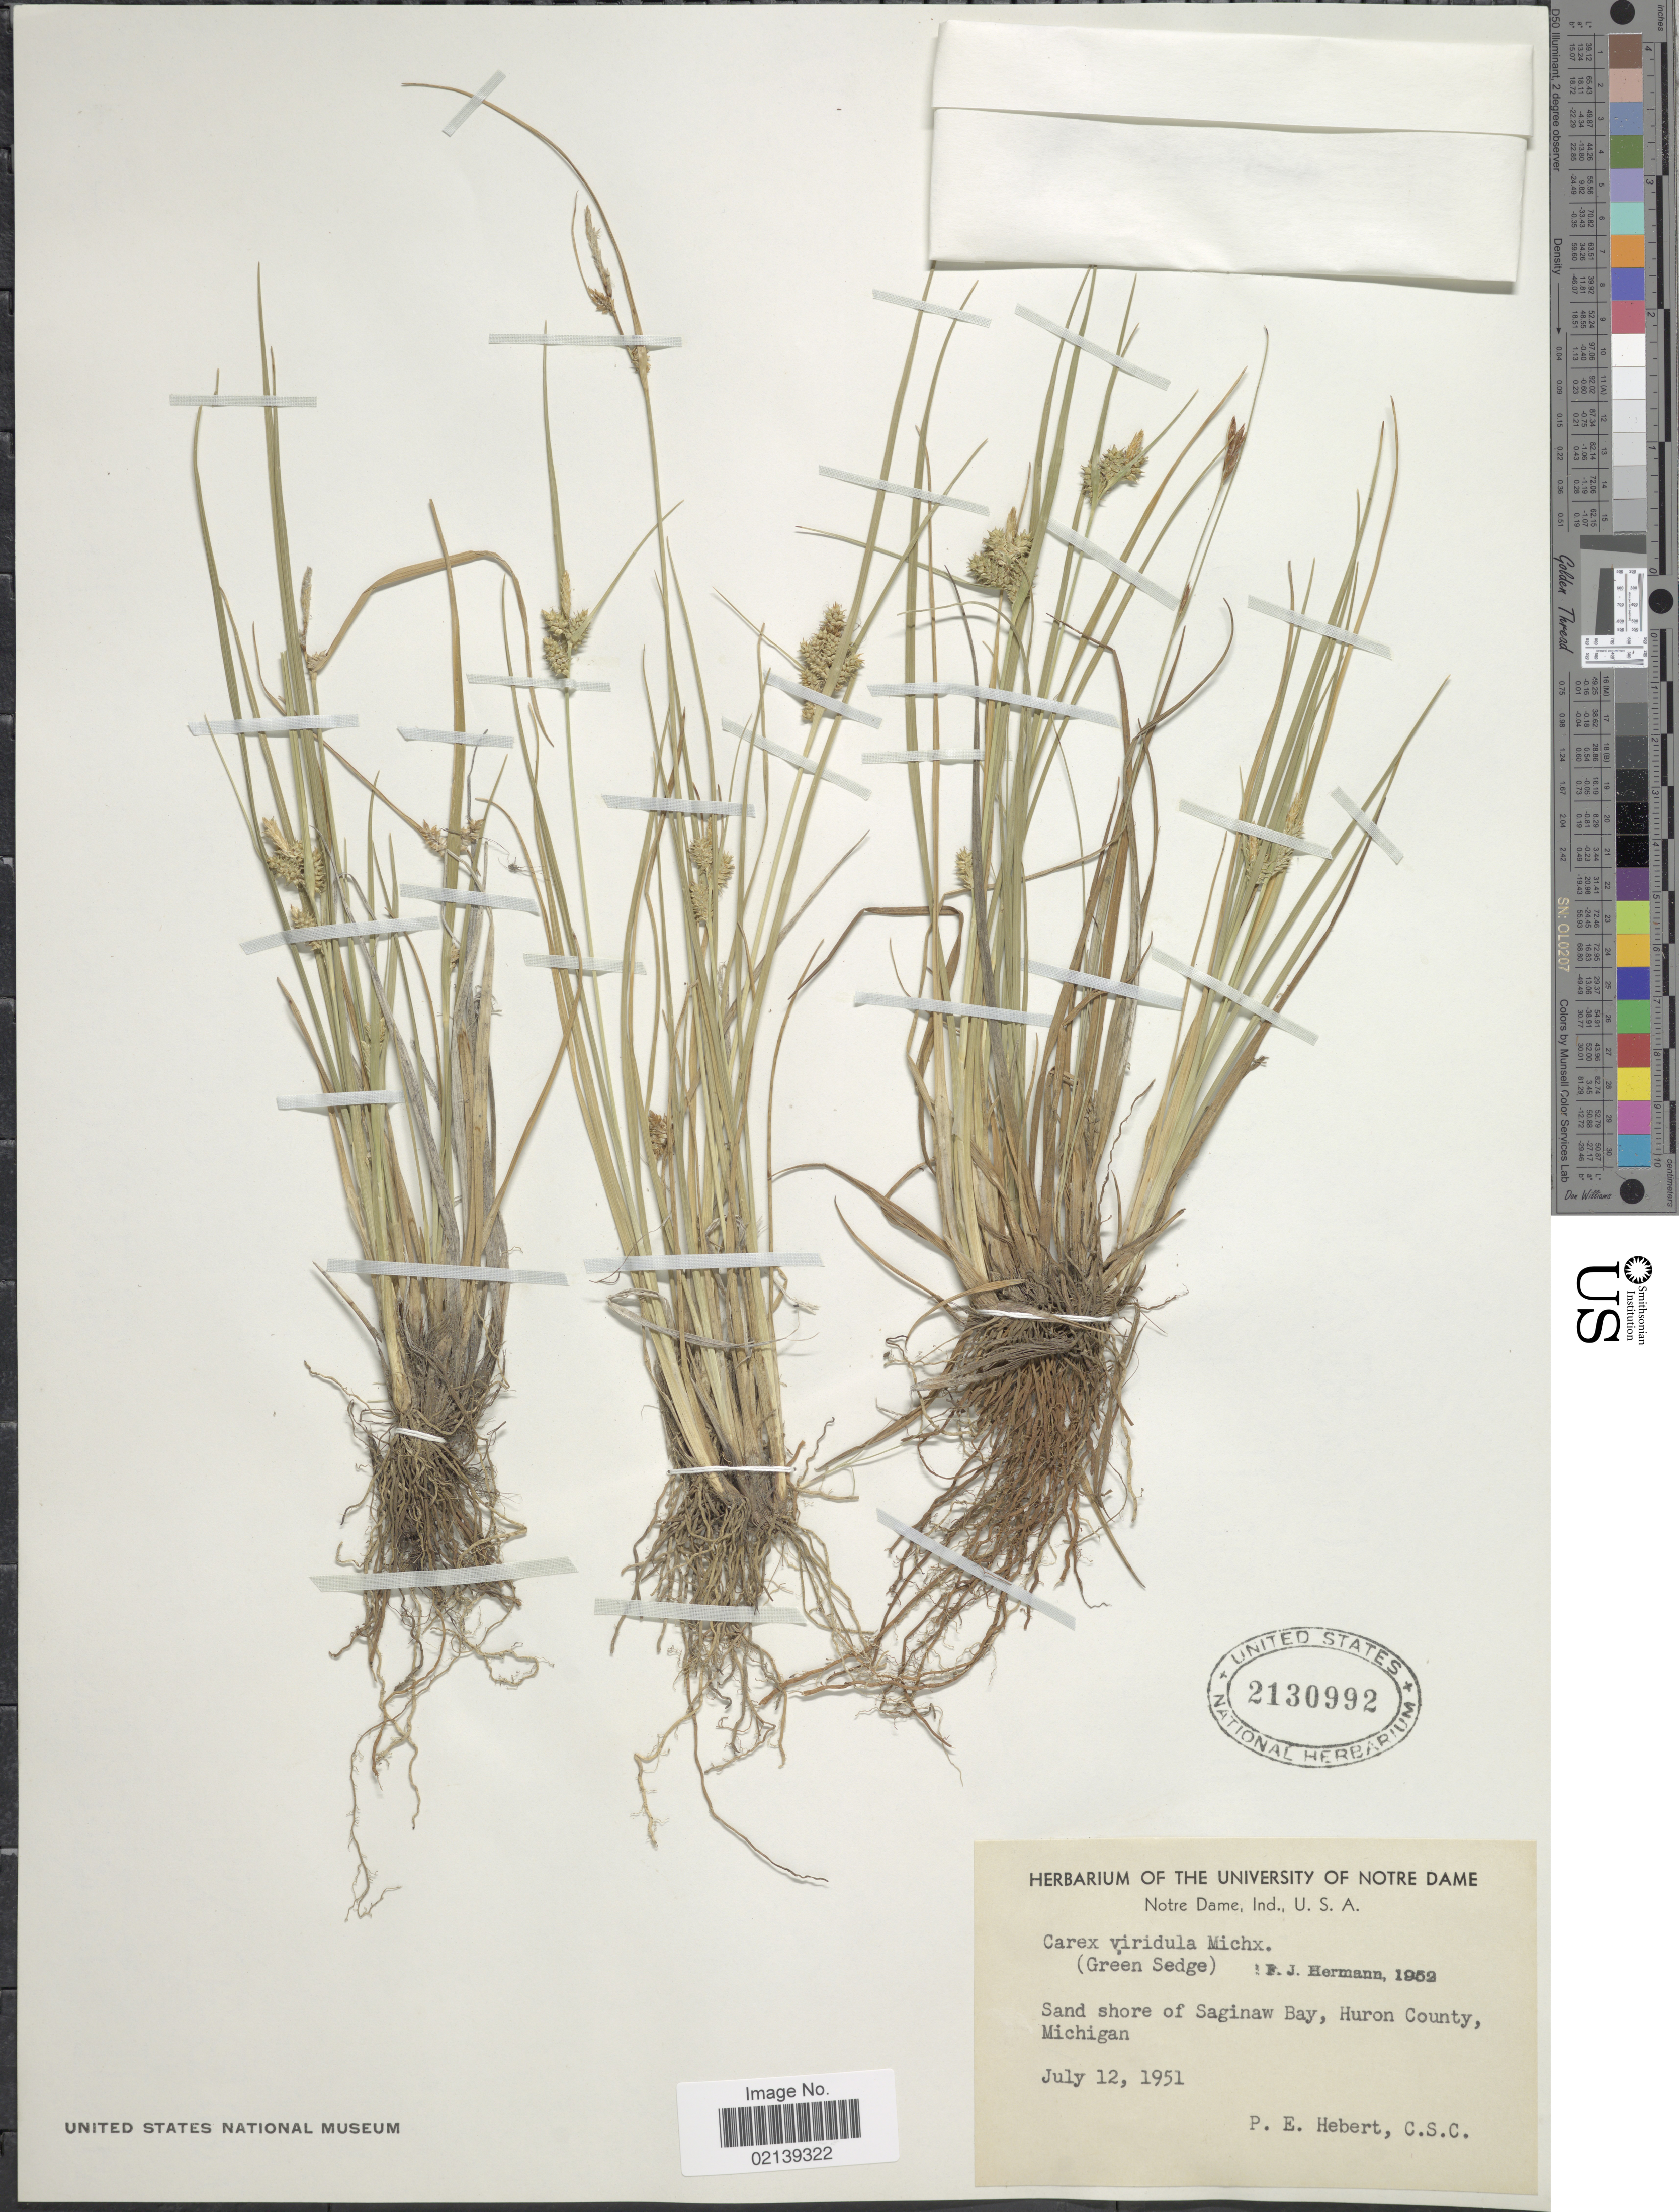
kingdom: Plantae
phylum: Tracheophyta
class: Liliopsida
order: Poales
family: Cyperaceae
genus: Carex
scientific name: Carex oederi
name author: Retz.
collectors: P. Hebert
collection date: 1951-07-12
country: United States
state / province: Michigan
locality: Notre Dame, sand shore of Saginaw Bay, Huron County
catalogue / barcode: US 2130992